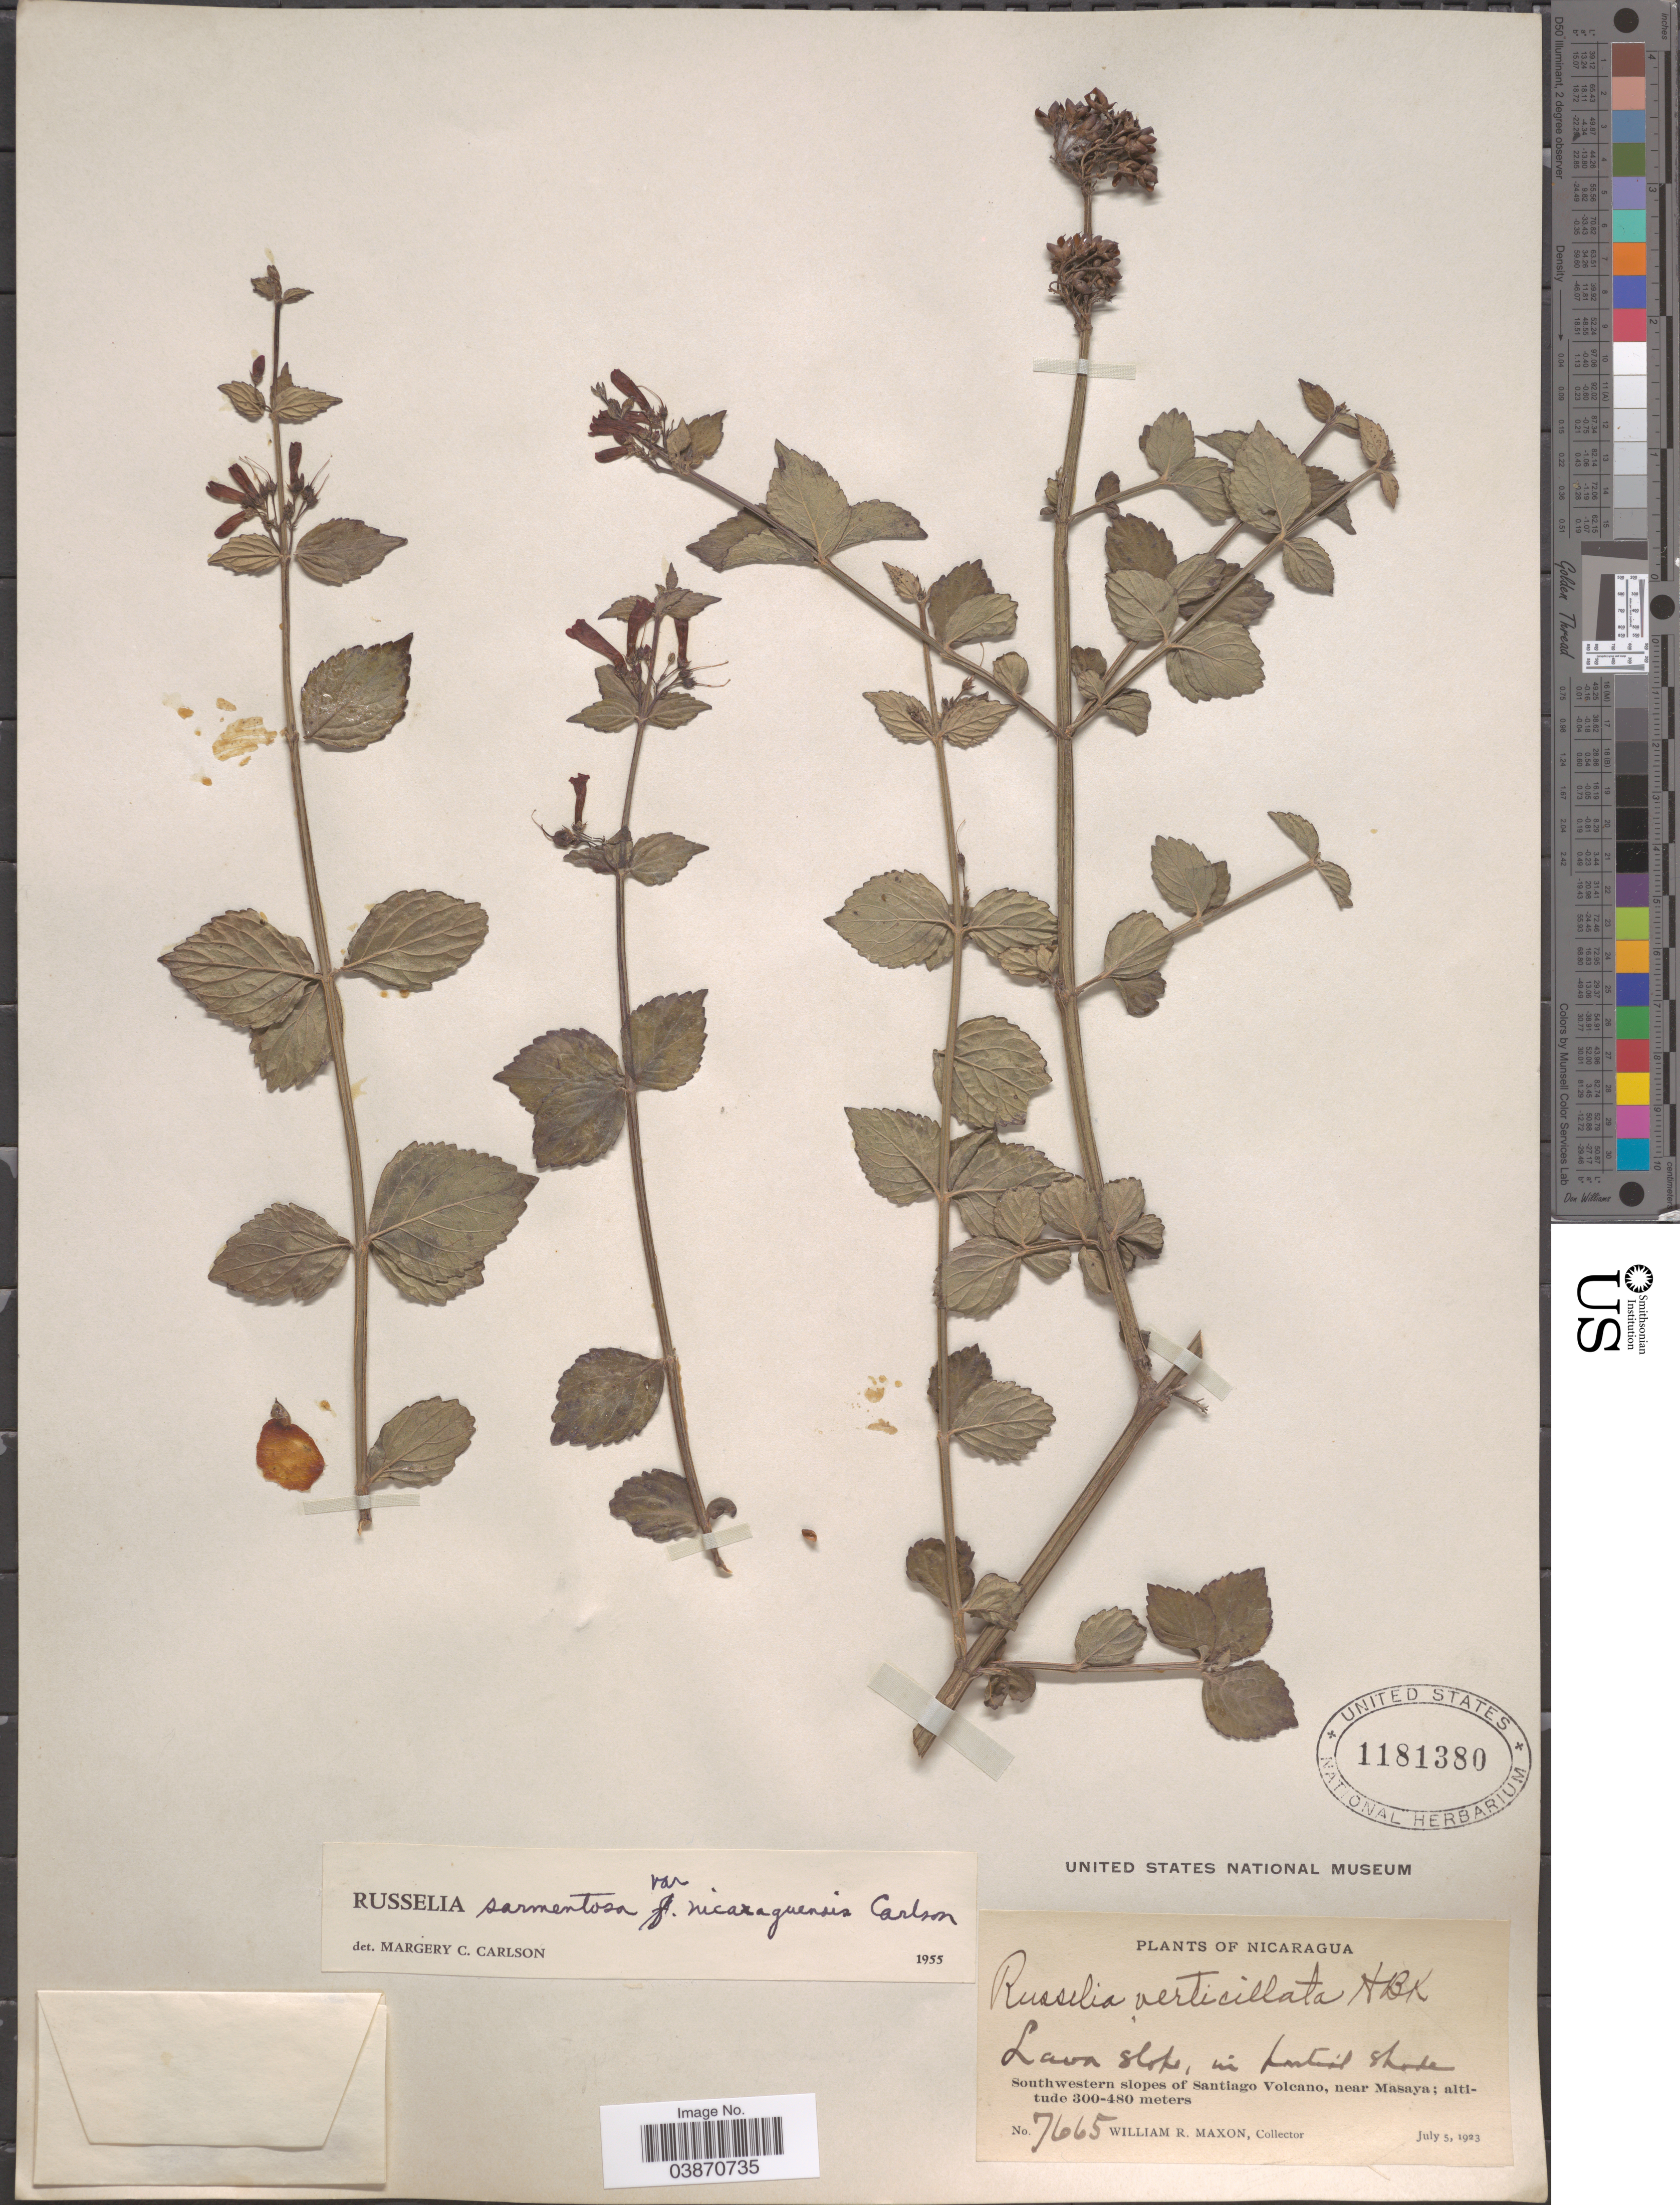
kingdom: Plantae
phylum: Tracheophyta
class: Magnoliopsida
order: Lamiales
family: Plantaginaceae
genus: Russelia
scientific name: Russelia sarmentosa var. nicaraguensis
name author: Carlson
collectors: W. R. Maxon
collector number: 7665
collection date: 1923-07-05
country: Nicaragua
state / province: Masaya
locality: Southwestern slopes of Santiago Volcano, near Masaya.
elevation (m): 300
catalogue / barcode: US 1181380